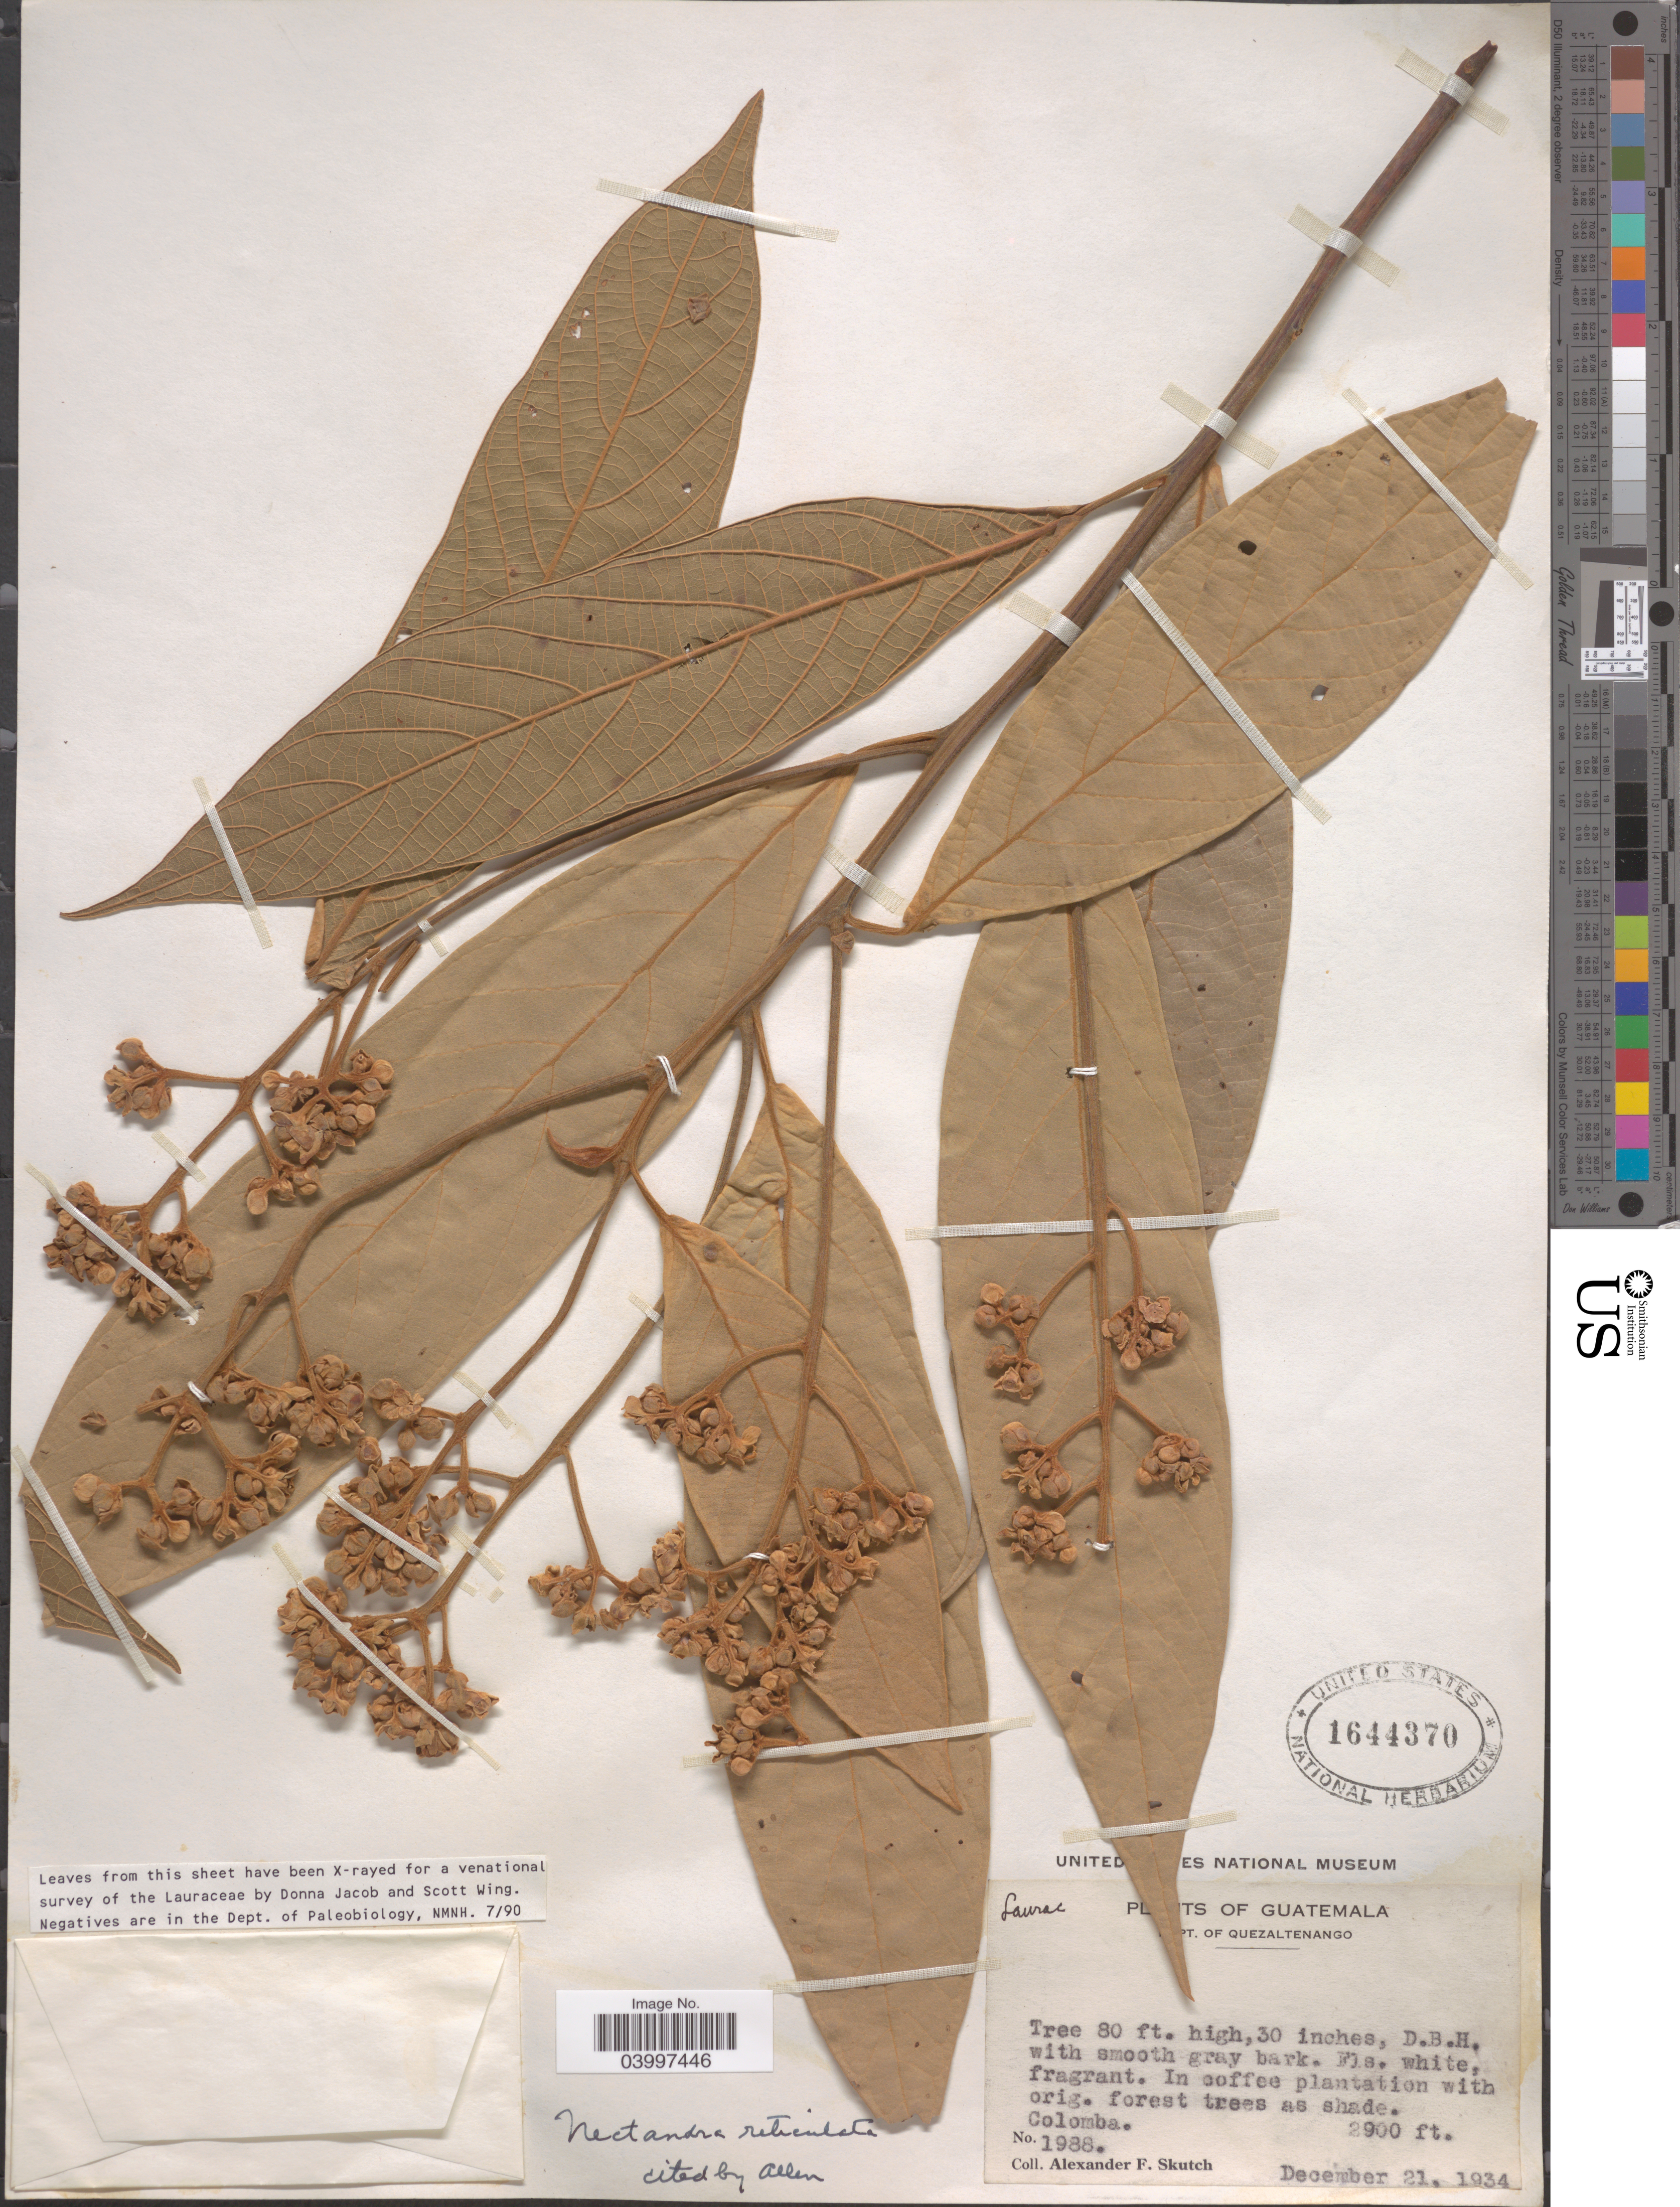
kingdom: Plantae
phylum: Tracheophyta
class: Magnoliopsida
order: Laurales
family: Lauraceae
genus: Nectandra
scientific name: Nectandra reticulata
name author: (Ruiz & Pav.) Mez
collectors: A. F. Skutch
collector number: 1988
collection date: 1934-12-21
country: Guatemala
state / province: Quetzaltenango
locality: Dept. of Quezaltenango. Colomba.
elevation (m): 884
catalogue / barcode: US 1644370